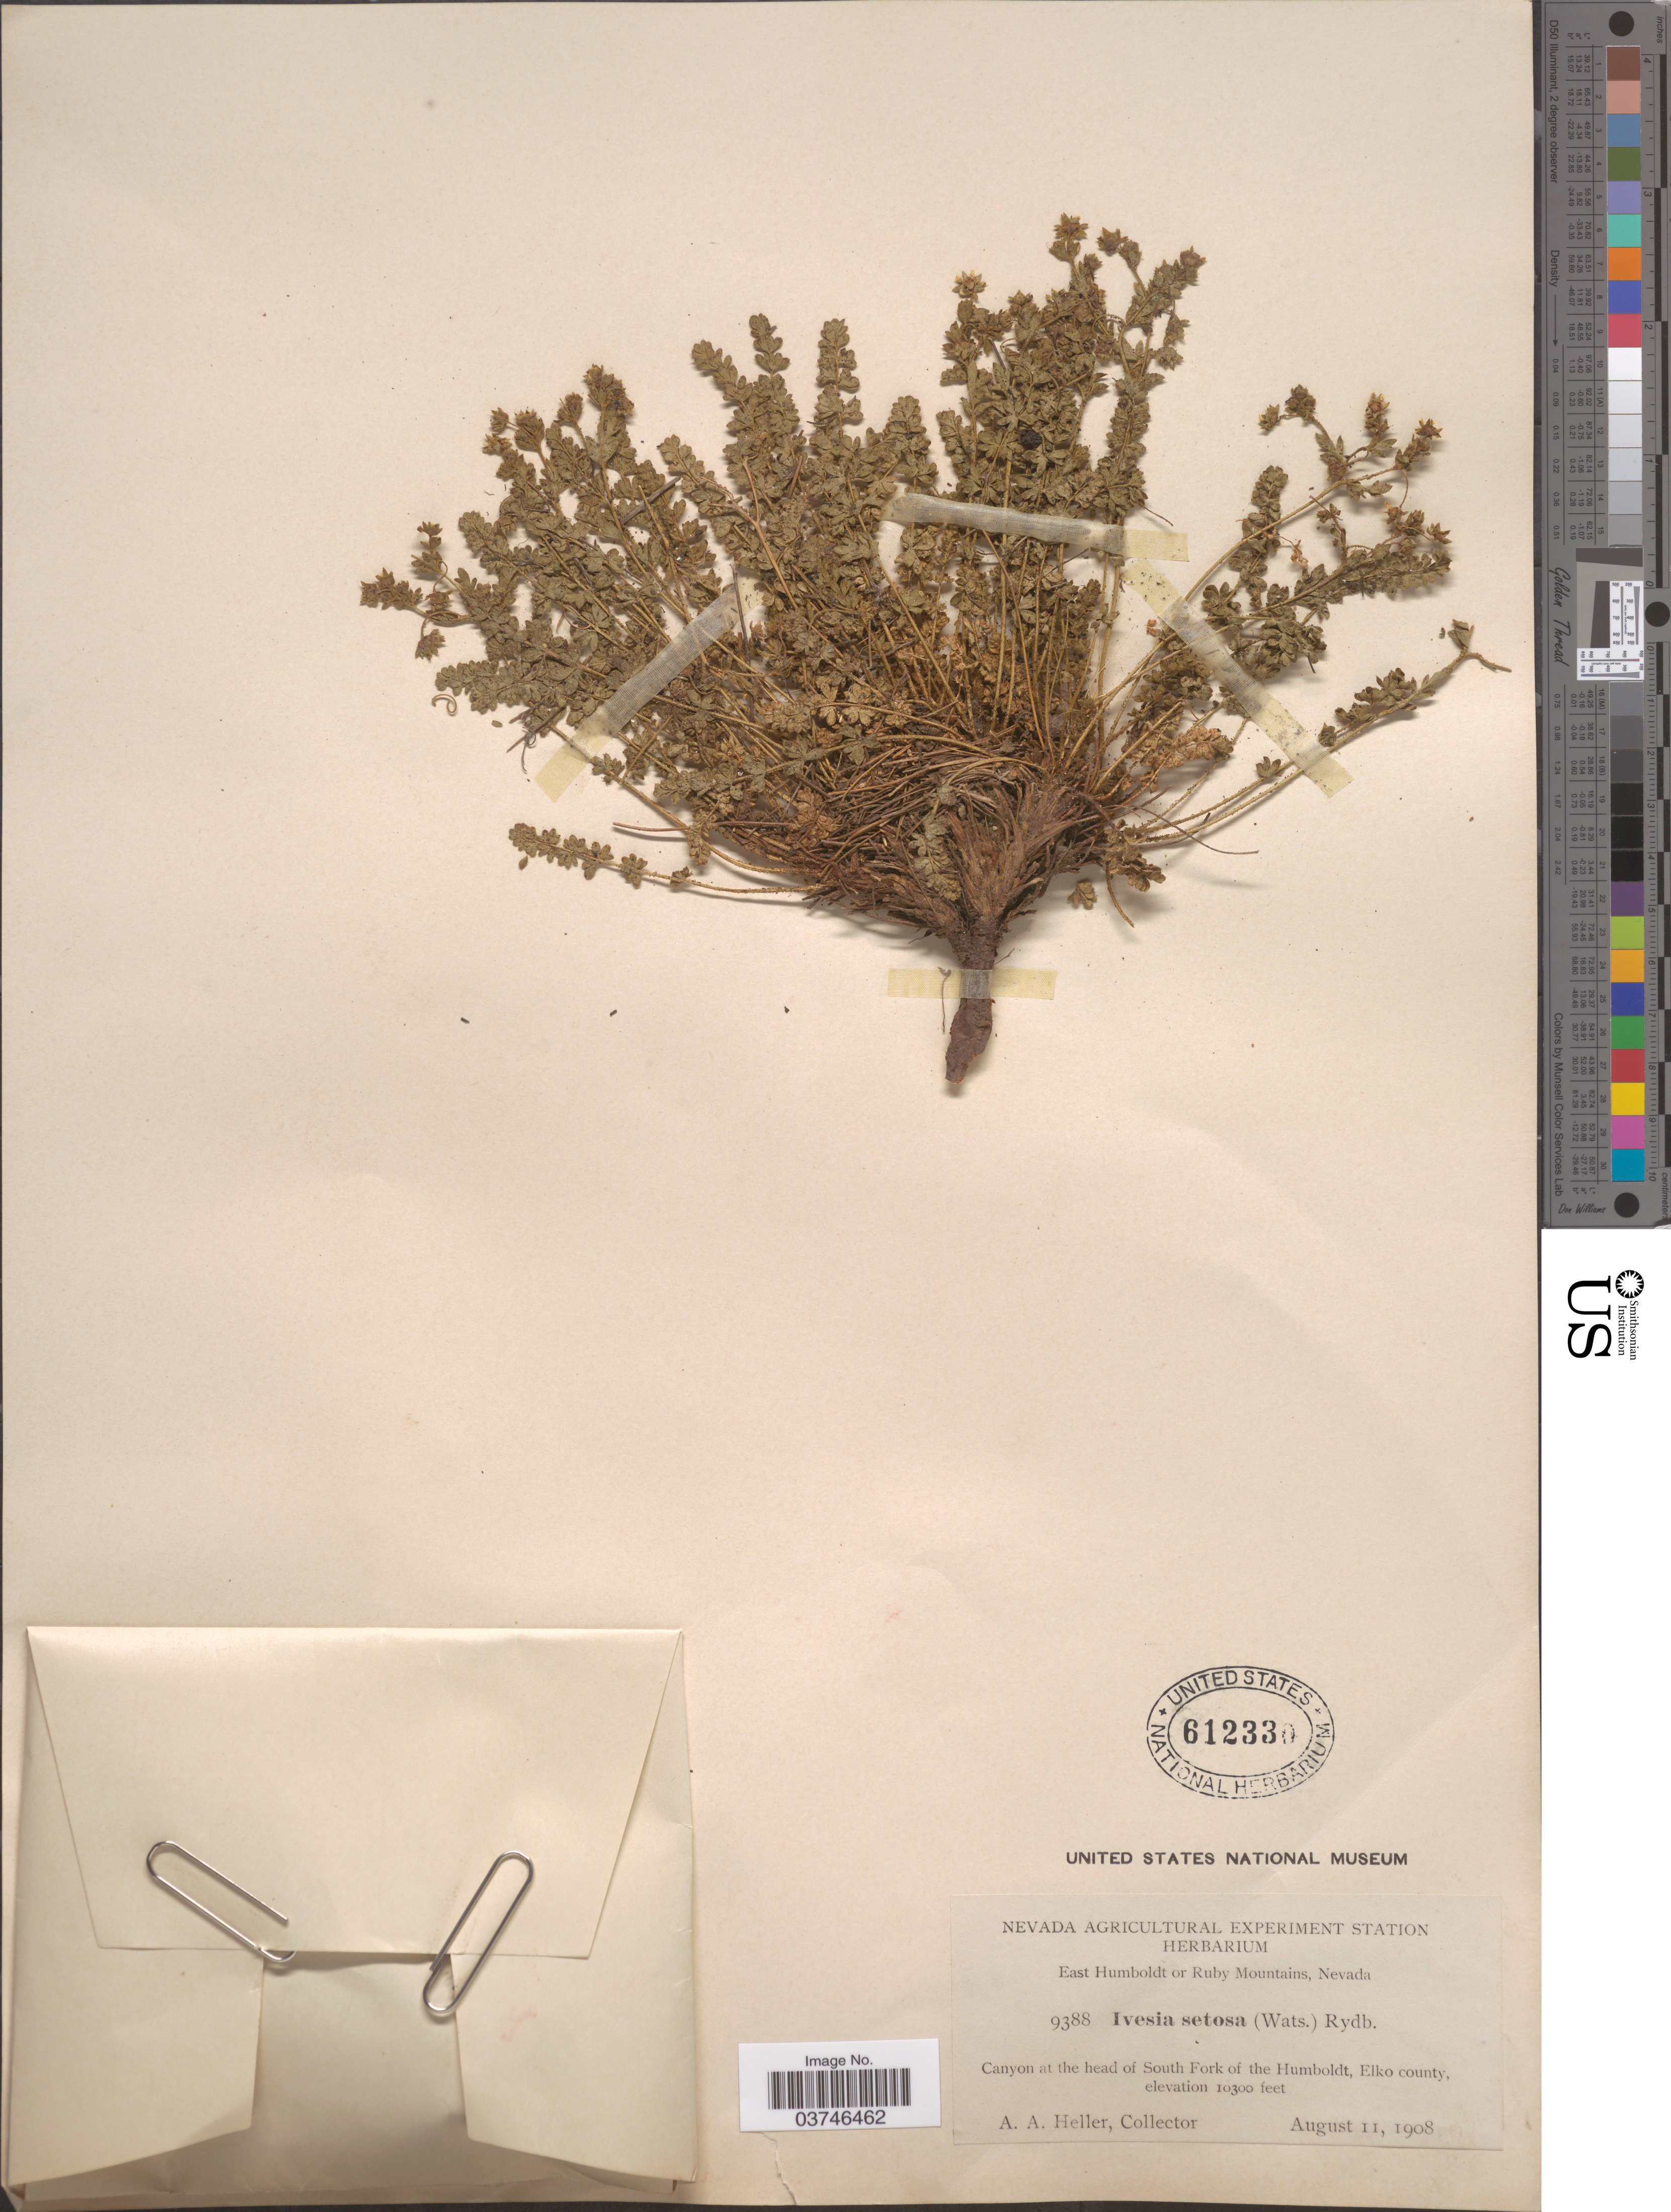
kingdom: Plantae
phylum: Tracheophyta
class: Magnoliopsida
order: Rosales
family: Rosaceae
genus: Potentilla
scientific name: Potentilla setosa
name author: (S. Watson) Mosyakin & Shiyan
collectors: A. A. Heller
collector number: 9388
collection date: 1908-08-11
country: United States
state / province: Nevada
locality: East Humboldt or Ruby Mountains. Canyon at the head of South Fork of the Humboldt, Elko county.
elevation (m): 31394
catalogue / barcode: US 612330